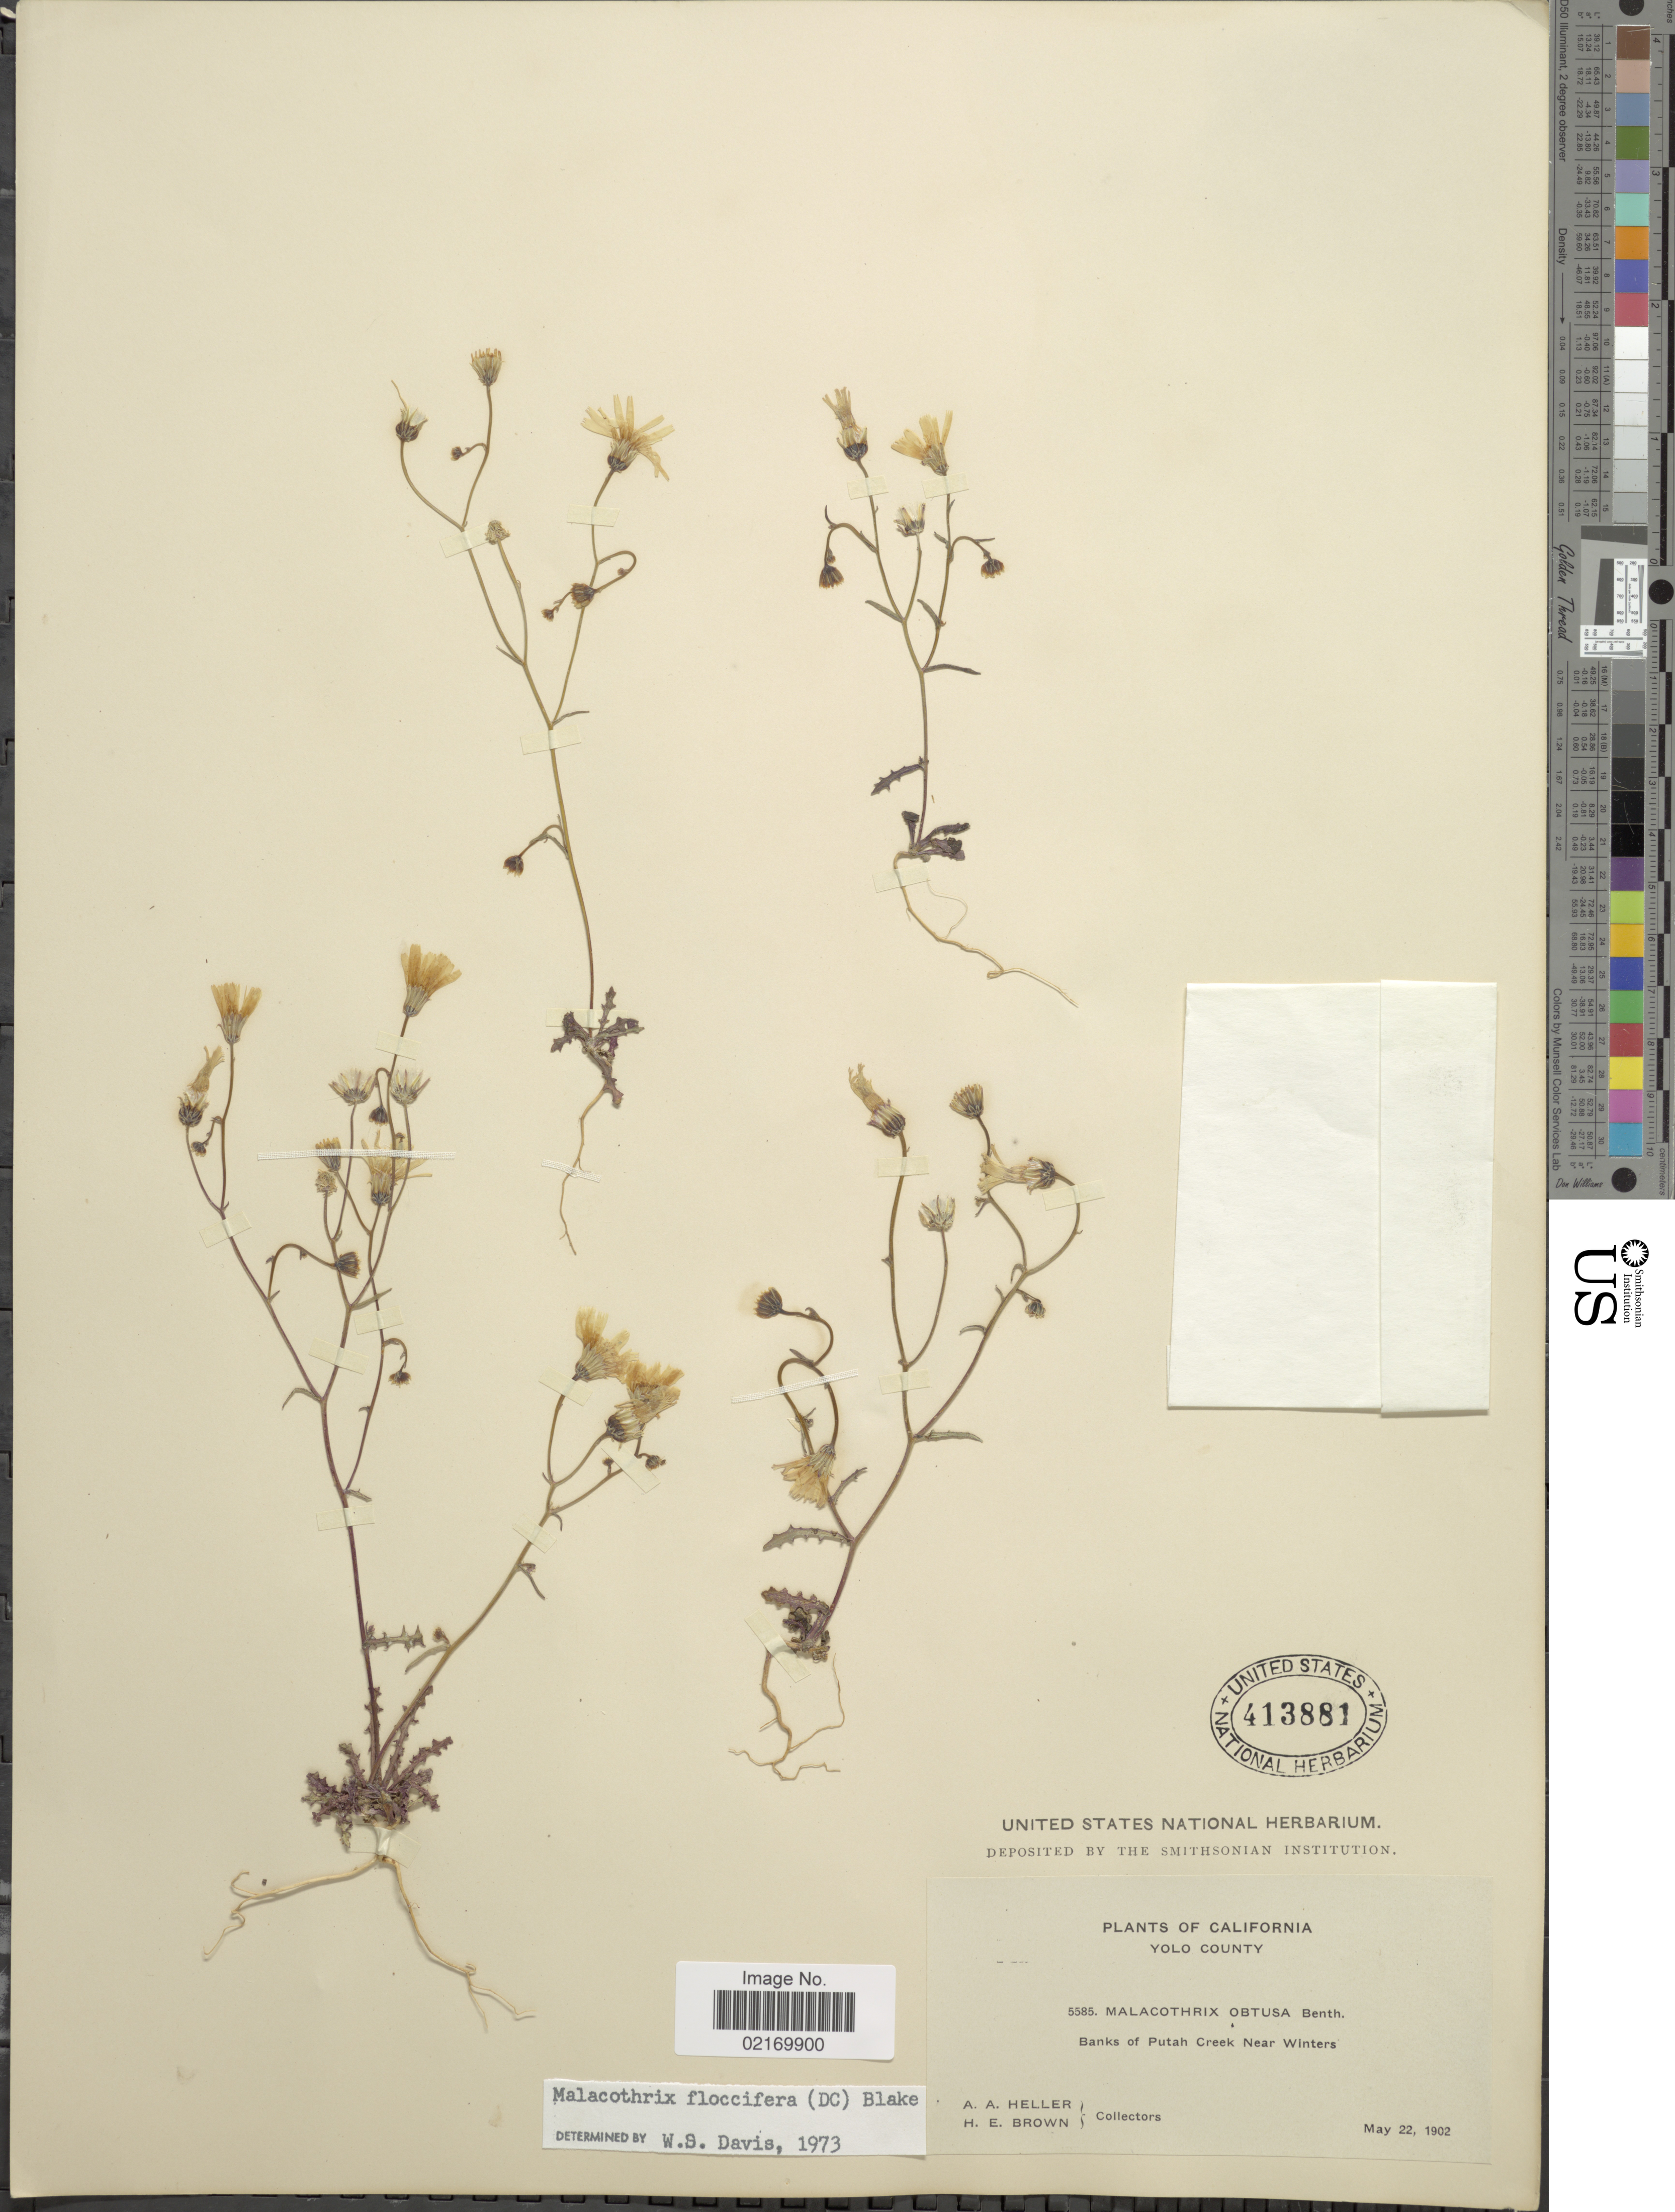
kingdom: Plantae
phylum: Tracheophyta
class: Magnoliopsida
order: Asterales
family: Asteraceae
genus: Malacothrix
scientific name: Malacothrix floccifera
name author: (DC.) S.F. Blake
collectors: A. A. Heller & H. E. Brown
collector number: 5585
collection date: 1902-05-22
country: United States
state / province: California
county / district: Yolo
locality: Yolo County, banks of Putah Creek near Winters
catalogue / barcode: US 413881